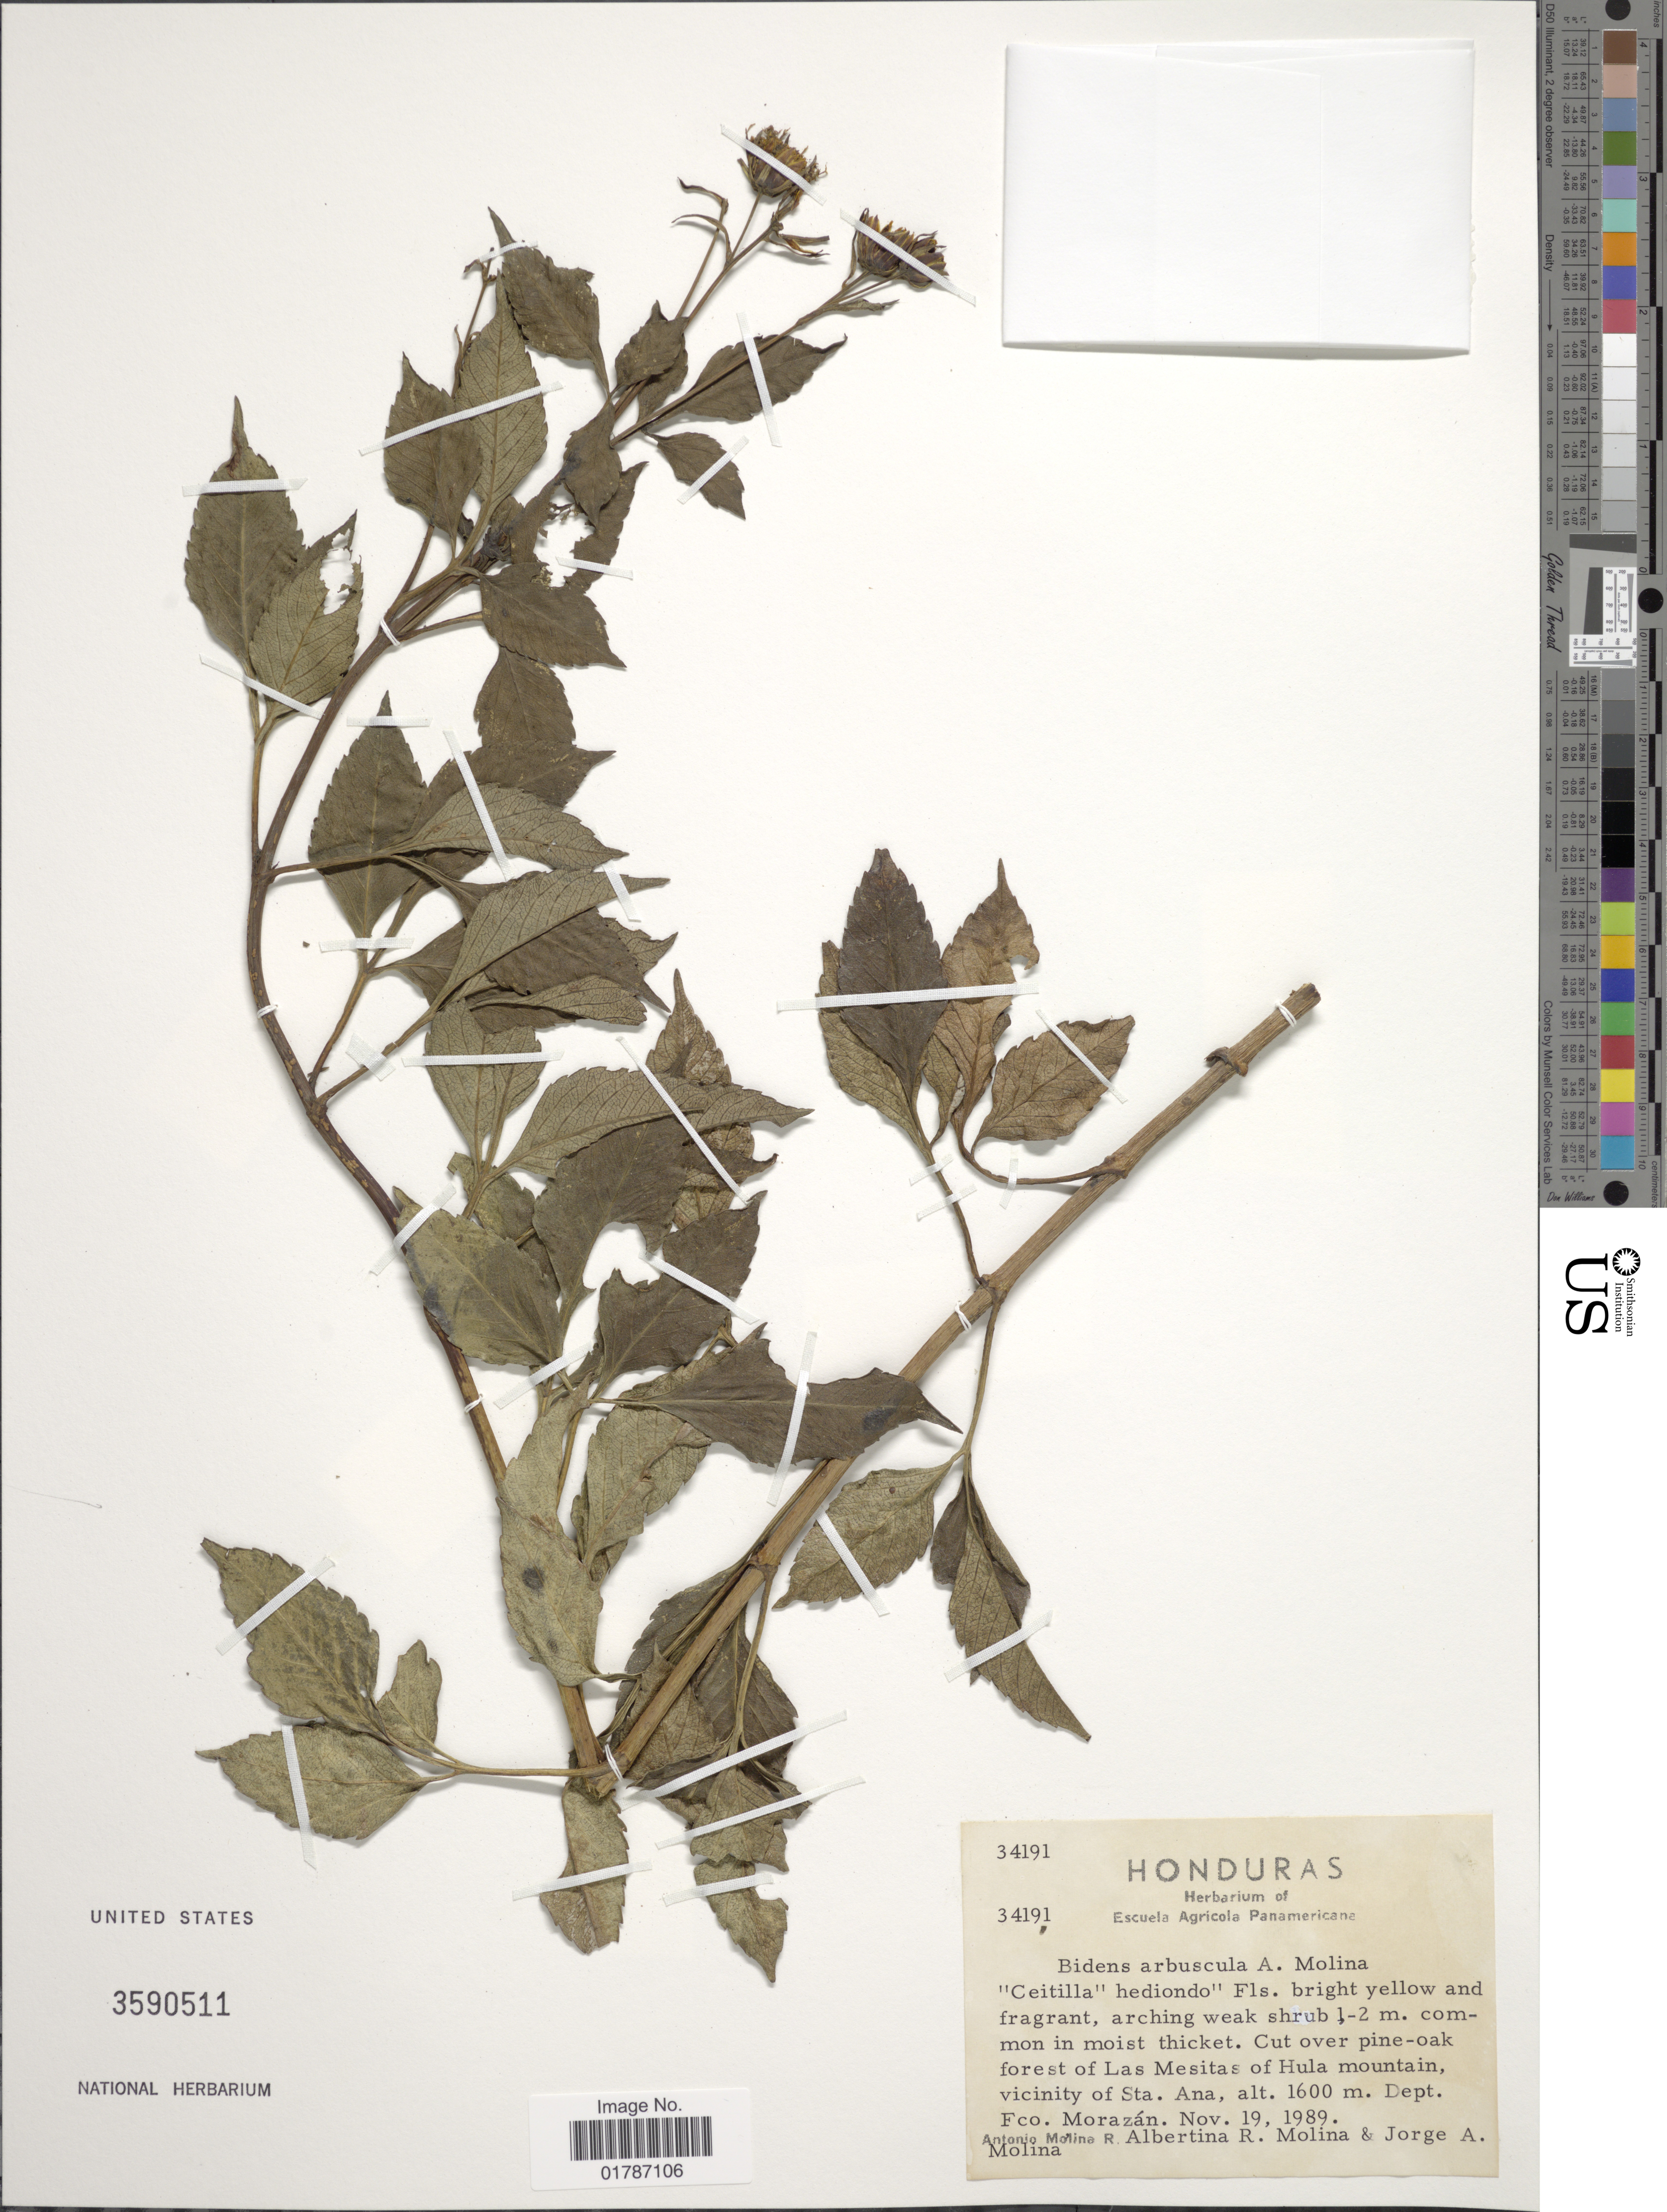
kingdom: Plantae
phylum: Tracheophyta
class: Magnoliopsida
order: Asterales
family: Asteraceae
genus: Bidens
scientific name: Bidens arbuscula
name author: Ant. Molina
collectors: A. Molina R., A. R. Molina & J. A. Molina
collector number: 34191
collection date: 1989-11-19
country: Honduras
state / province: Fco. Morazán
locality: Cut over pine-oak forest of Las Mesitas of Hula mountain, vicinity of Sta. Ana., Dept. Fco. Morazan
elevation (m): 1600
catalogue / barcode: US 3590511